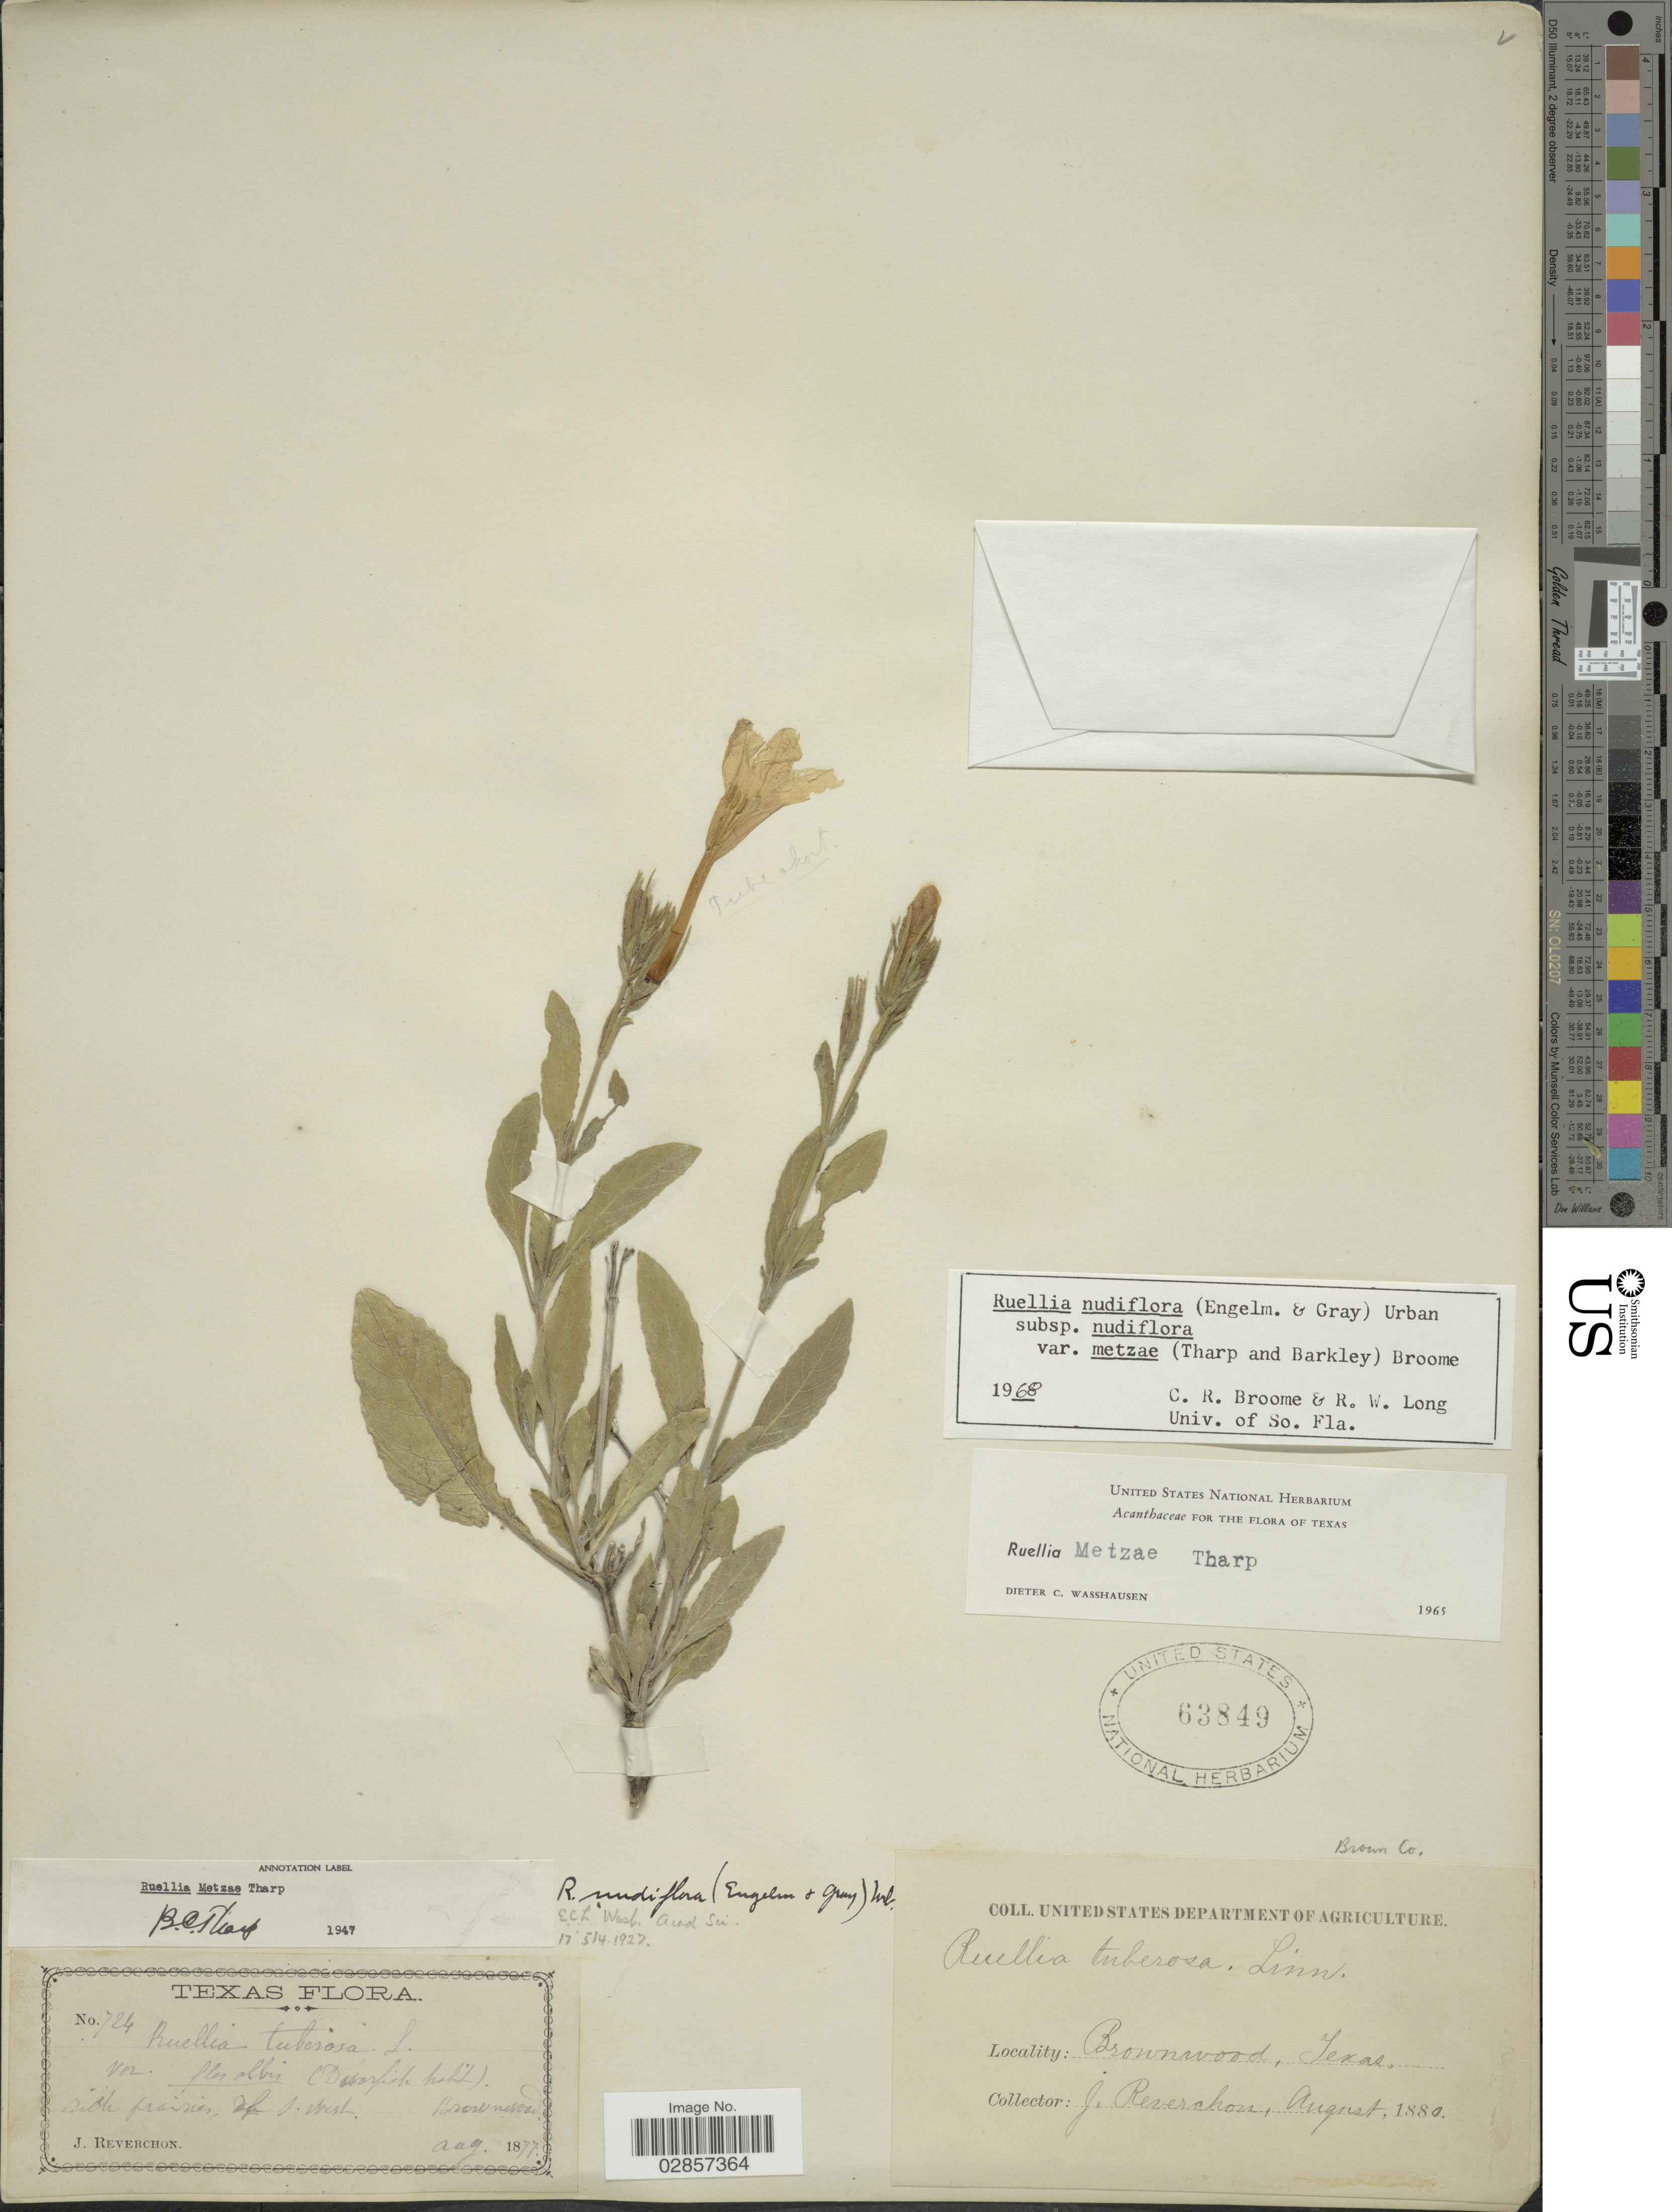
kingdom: Plantae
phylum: Tracheophyta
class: Magnoliopsida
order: Lamiales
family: Acanthaceae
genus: Ruellia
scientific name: Ruellia metziae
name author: Tharp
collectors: J. Reverchon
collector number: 724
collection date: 1877-07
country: United States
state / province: Texas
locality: Brownwood, Brown Co.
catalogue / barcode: US 63849